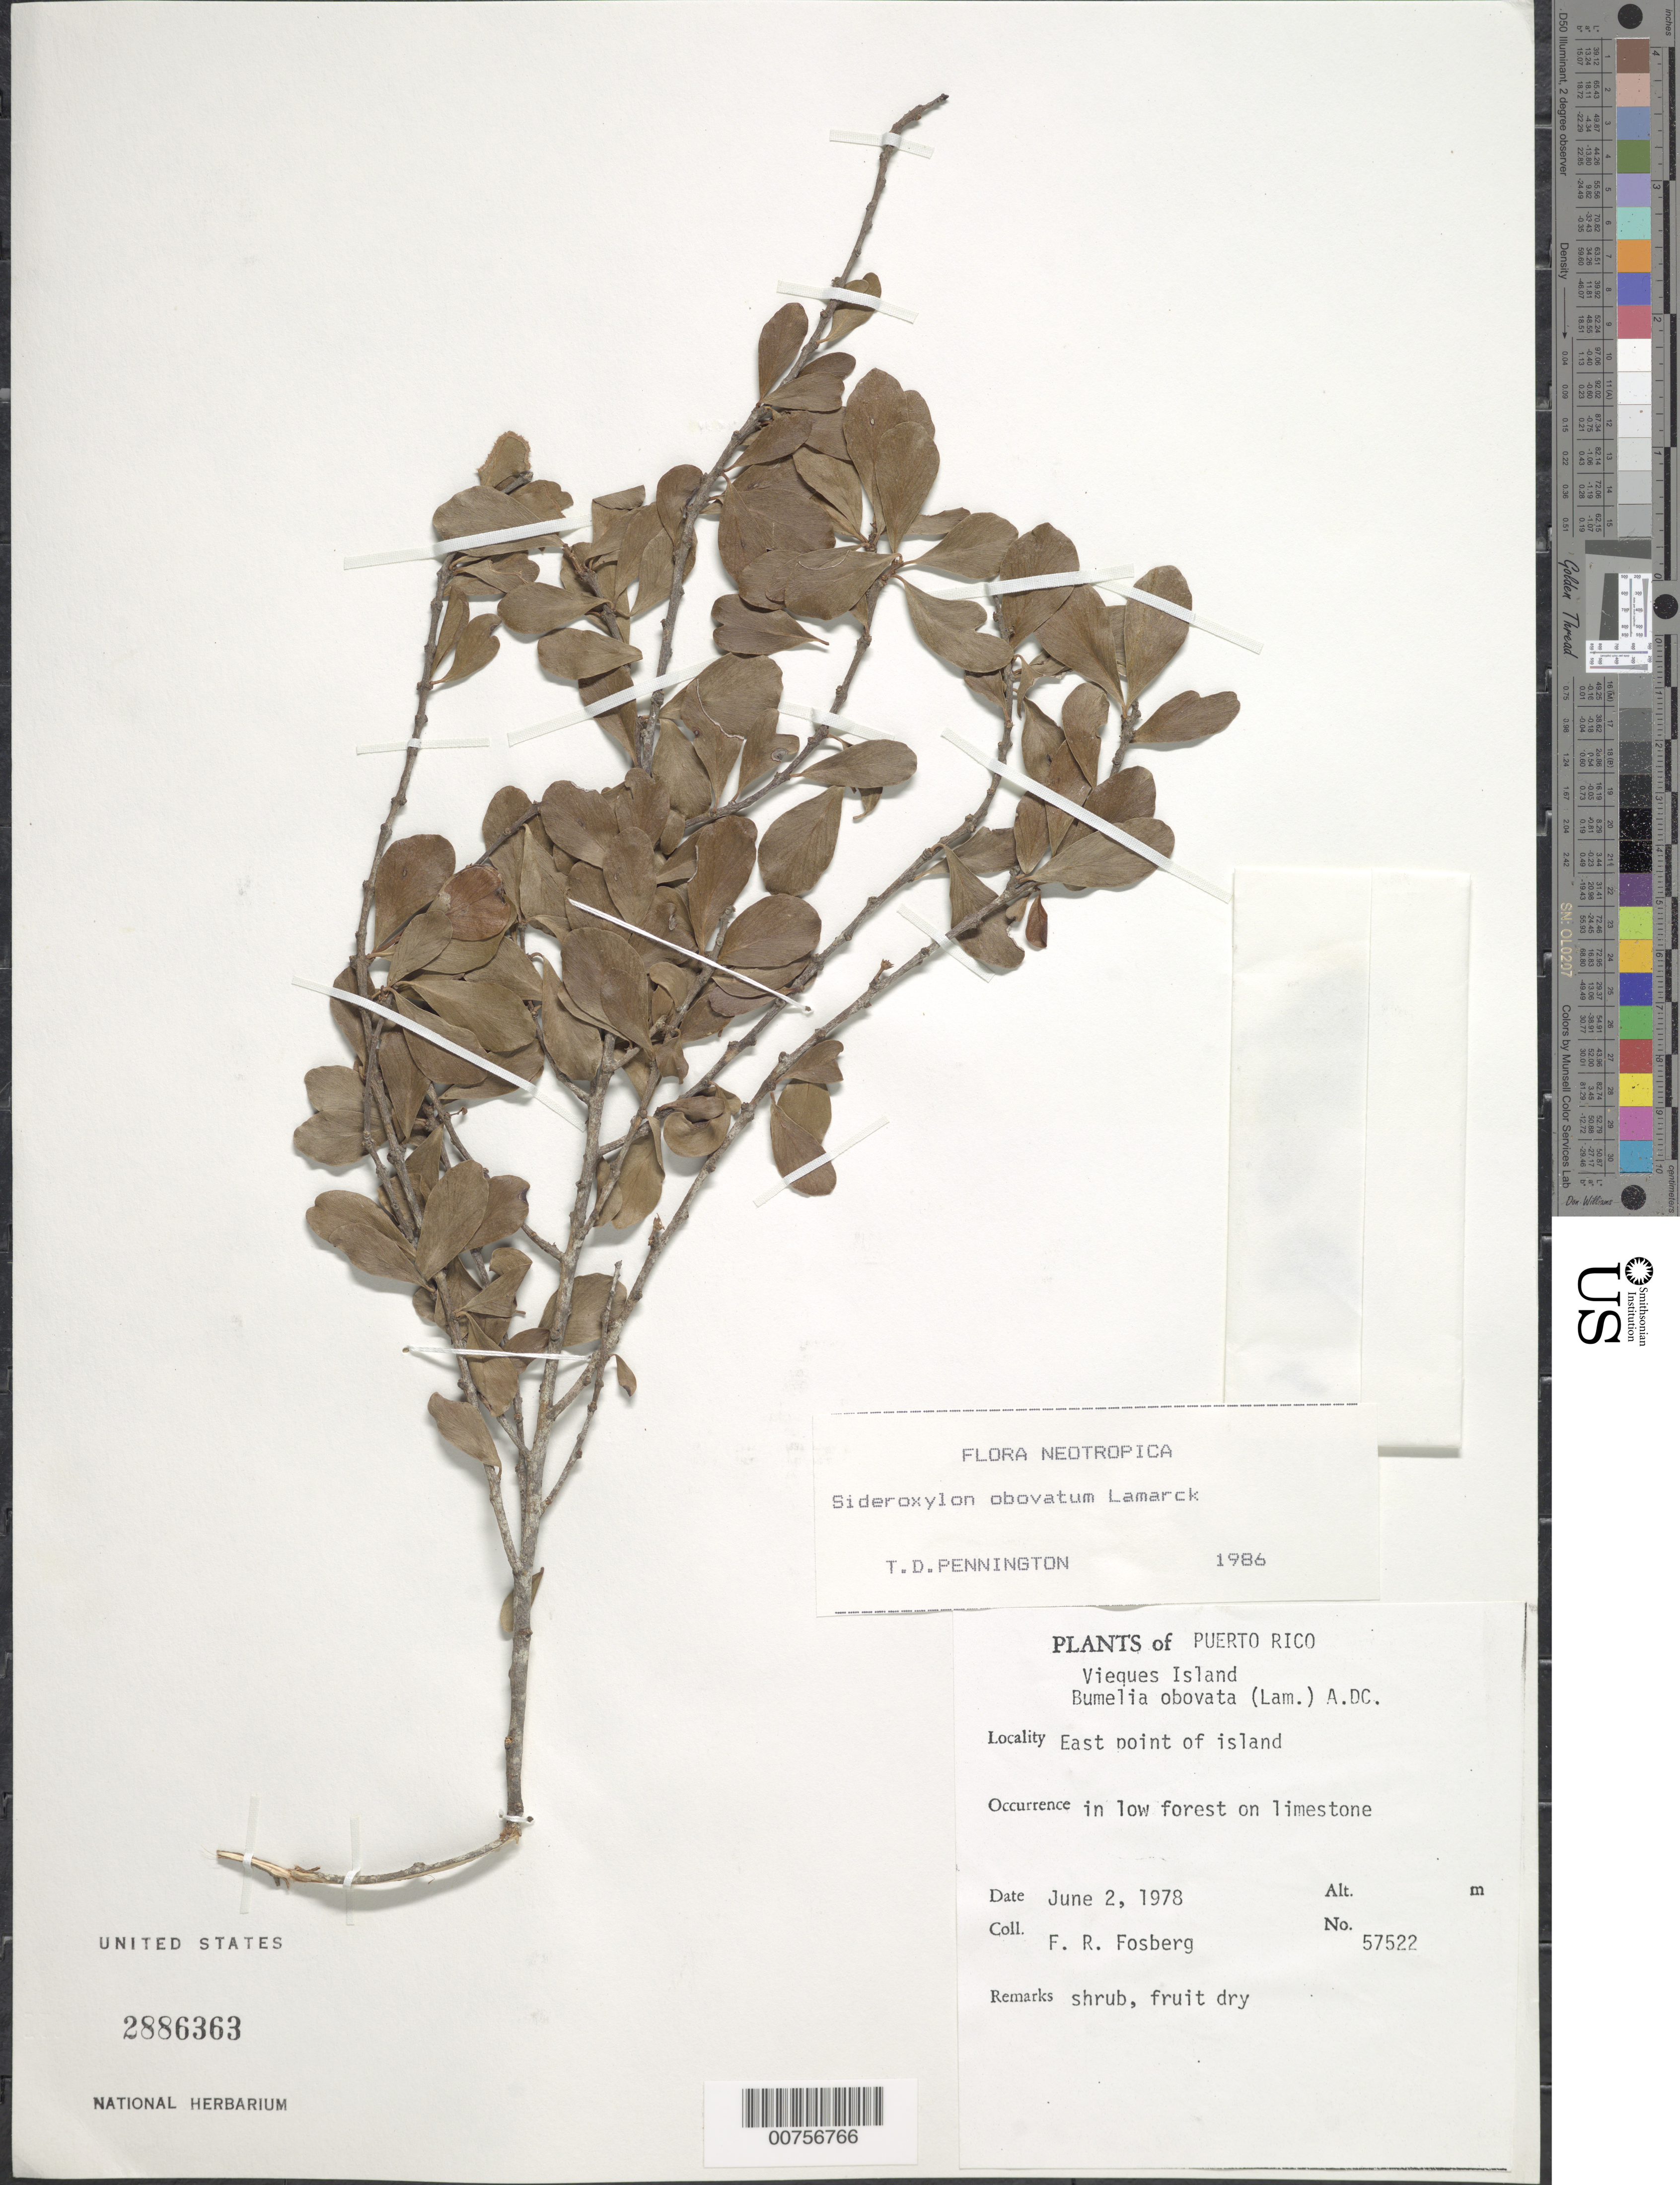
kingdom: Plantae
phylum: Tracheophyta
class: Magnoliopsida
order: Ericales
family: Sapotaceae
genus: Sideroxylon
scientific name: Sideroxylon obovatum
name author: Lam.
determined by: Pennington, T. D., (K)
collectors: F. R. Fosberg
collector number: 57522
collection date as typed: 02 Jun 1978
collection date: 1978-06-02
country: Puerto Rico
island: Vieques I.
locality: East point of island.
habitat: Low forest on limestone.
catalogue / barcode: US 2886363